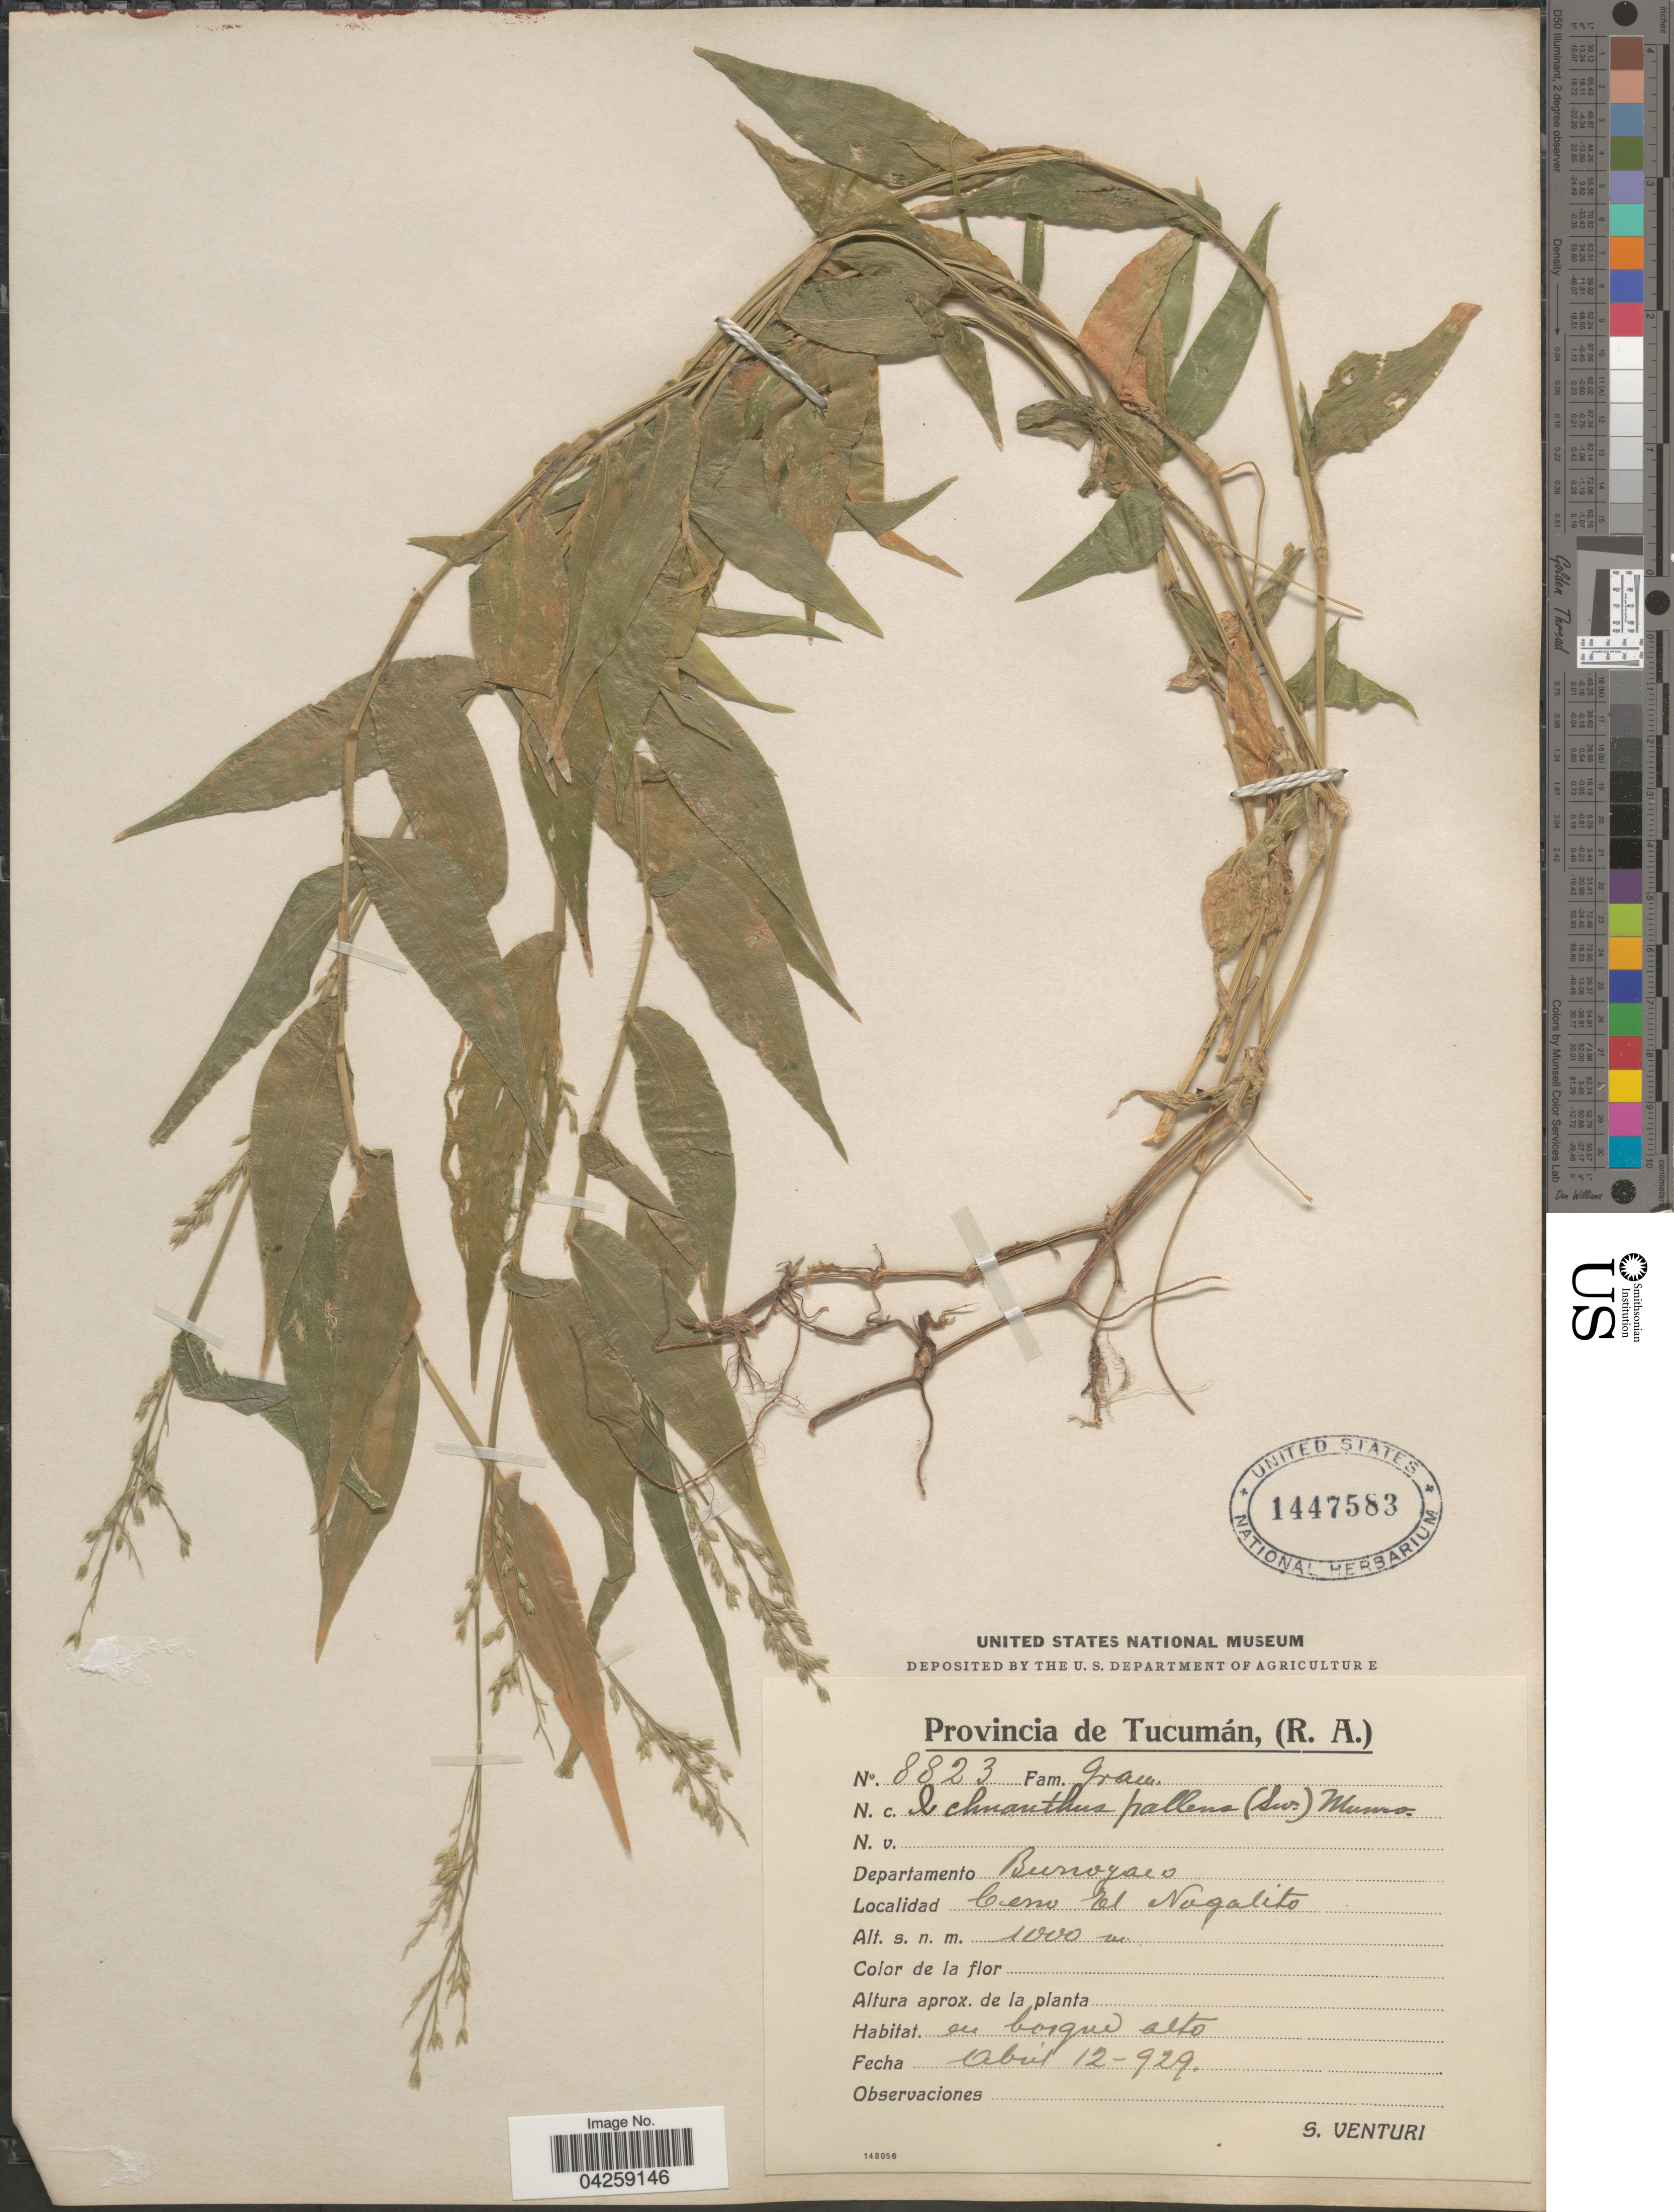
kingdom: Plantae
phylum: Tracheophyta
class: Liliopsida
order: Poales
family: Poaceae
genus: Ichnanthus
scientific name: Ichnanthus pallens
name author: (Sw.) Munro ex Benth.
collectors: S. Venturi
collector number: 8823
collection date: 1929-04-12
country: Argentina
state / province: Tucuman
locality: Departamento Burruyacú. Cerro El Nogalito.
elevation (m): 1000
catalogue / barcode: US 1447583